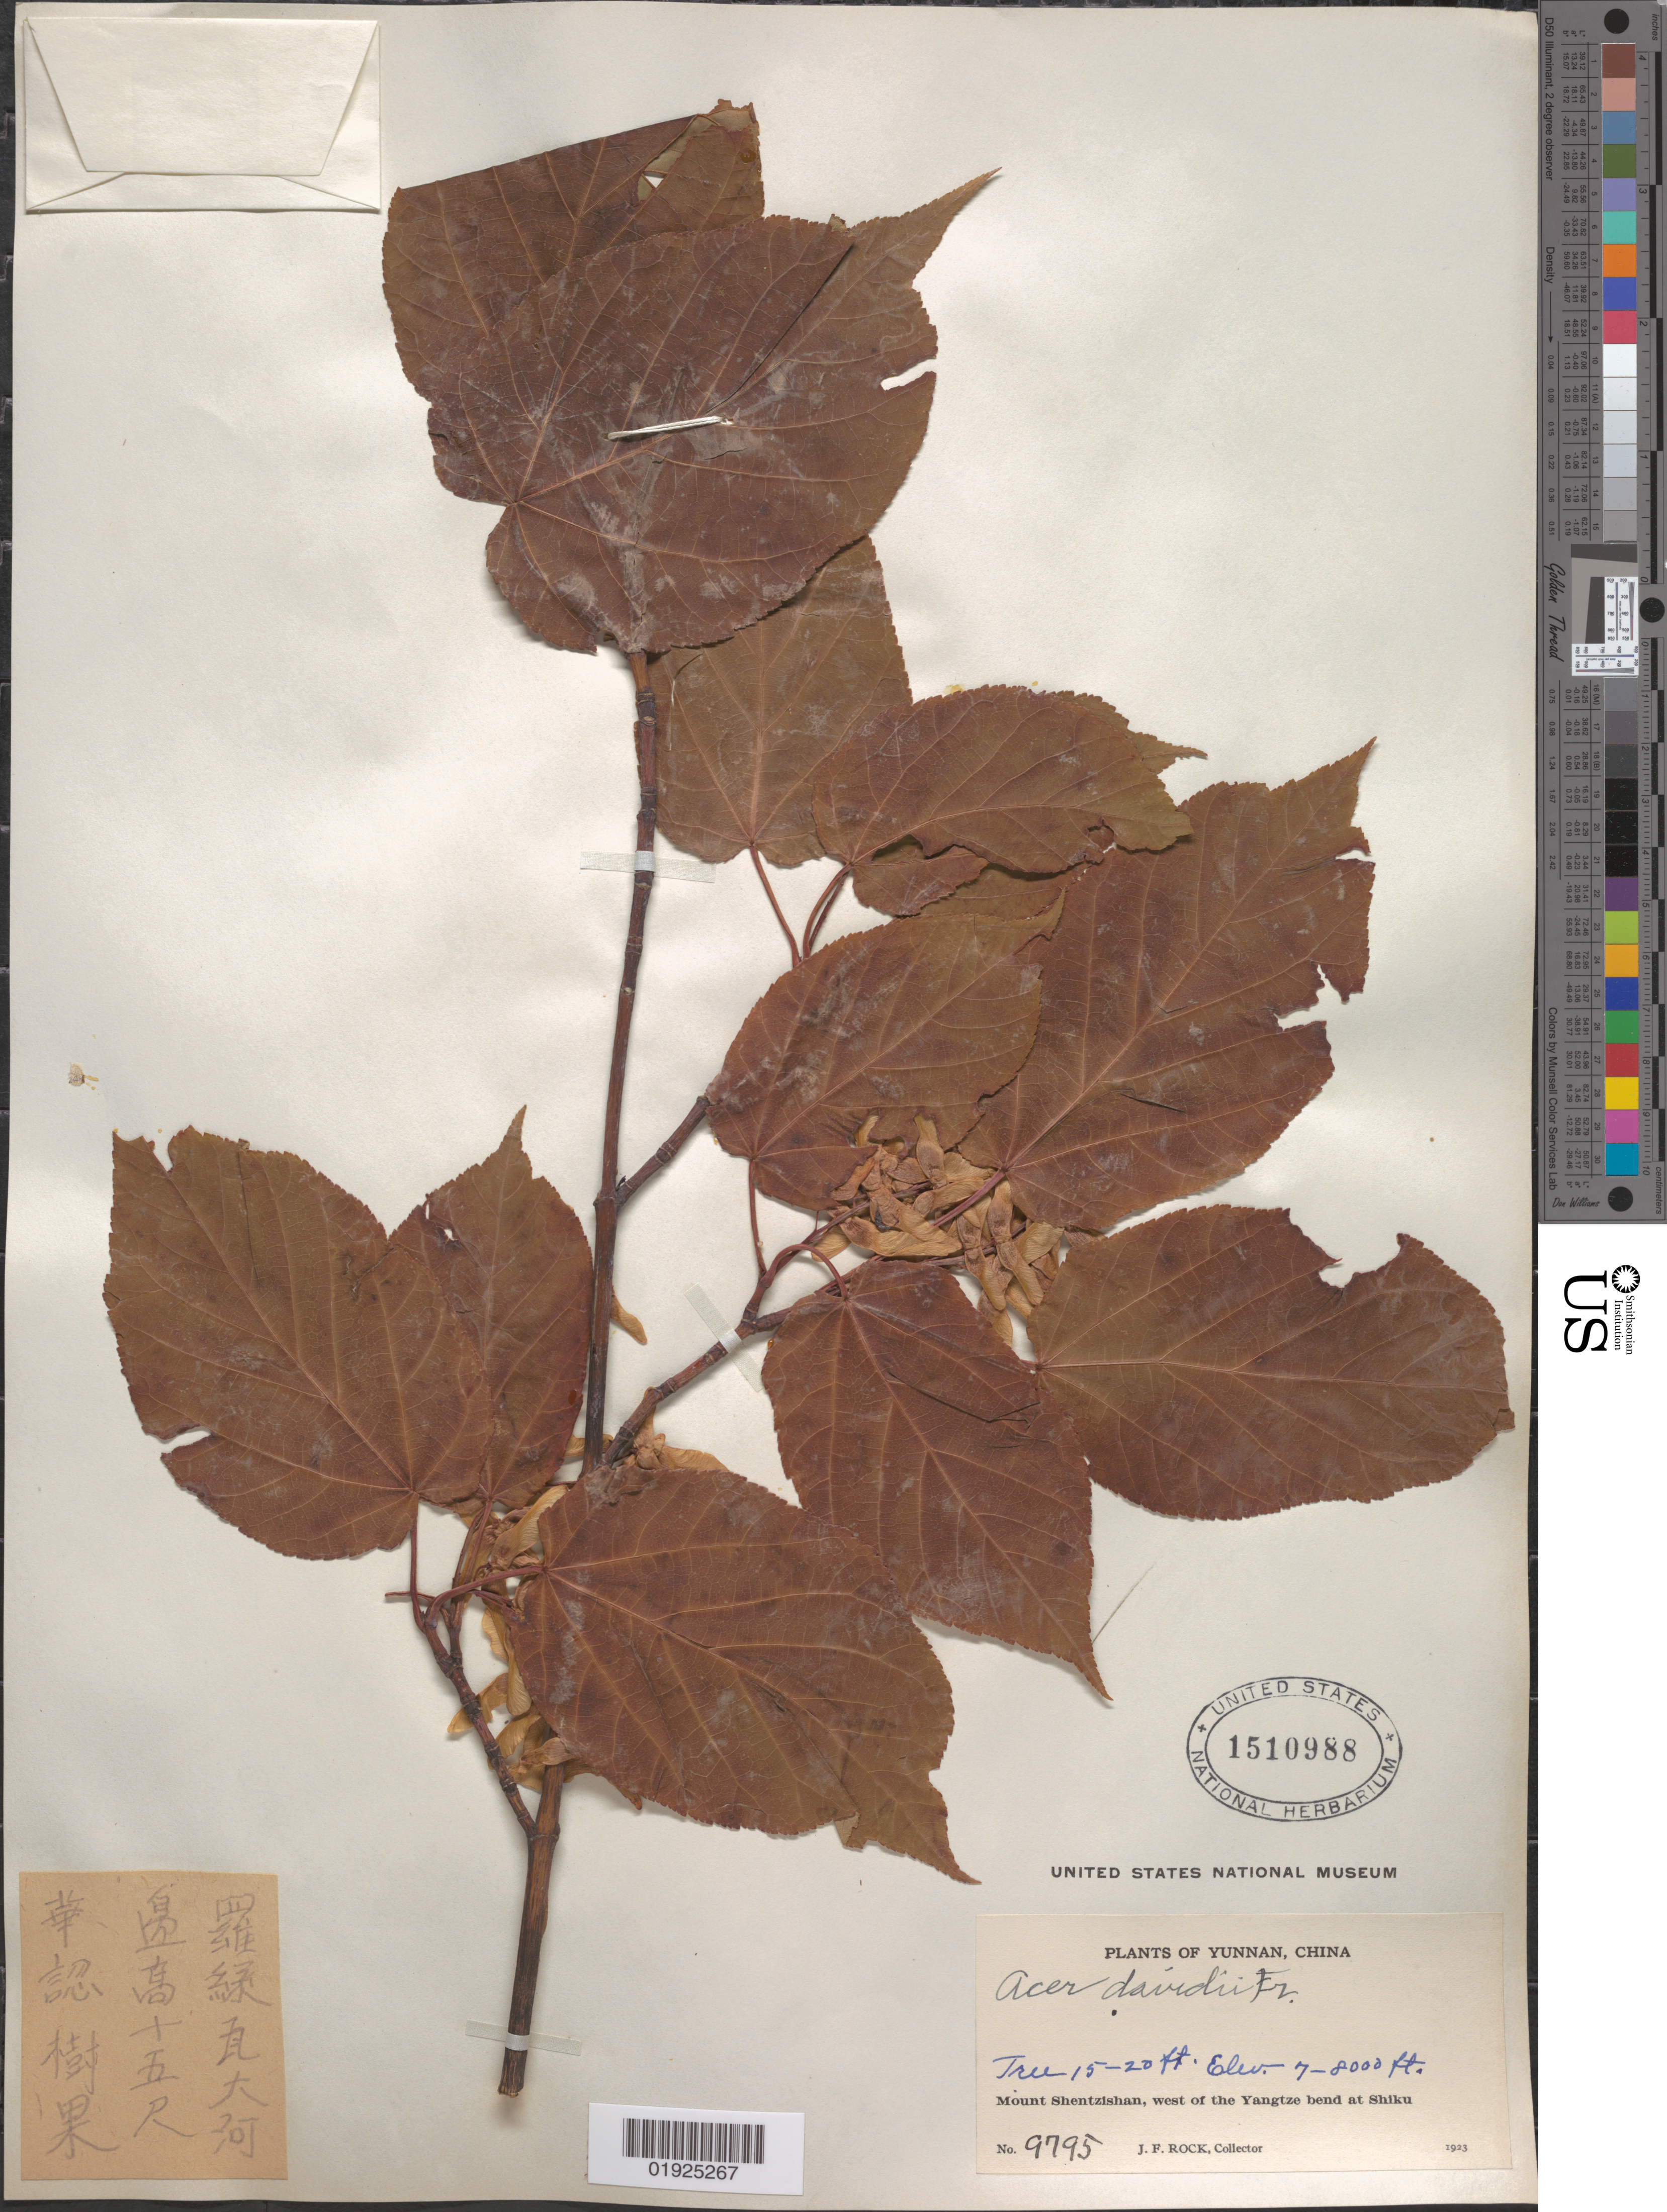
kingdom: Plantae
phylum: Tracheophyta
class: Magnoliopsida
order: Sapindales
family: Sapindaceae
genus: Acer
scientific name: Acer sikkimense subsp. davidii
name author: (Franch.) Wesm.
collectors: J. F. Rock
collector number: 9795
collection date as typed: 1923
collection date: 1923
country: China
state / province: Yunnan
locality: Mount Shentzishan, west of the Yangtze bend at Shiku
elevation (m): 2134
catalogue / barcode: US 1510988